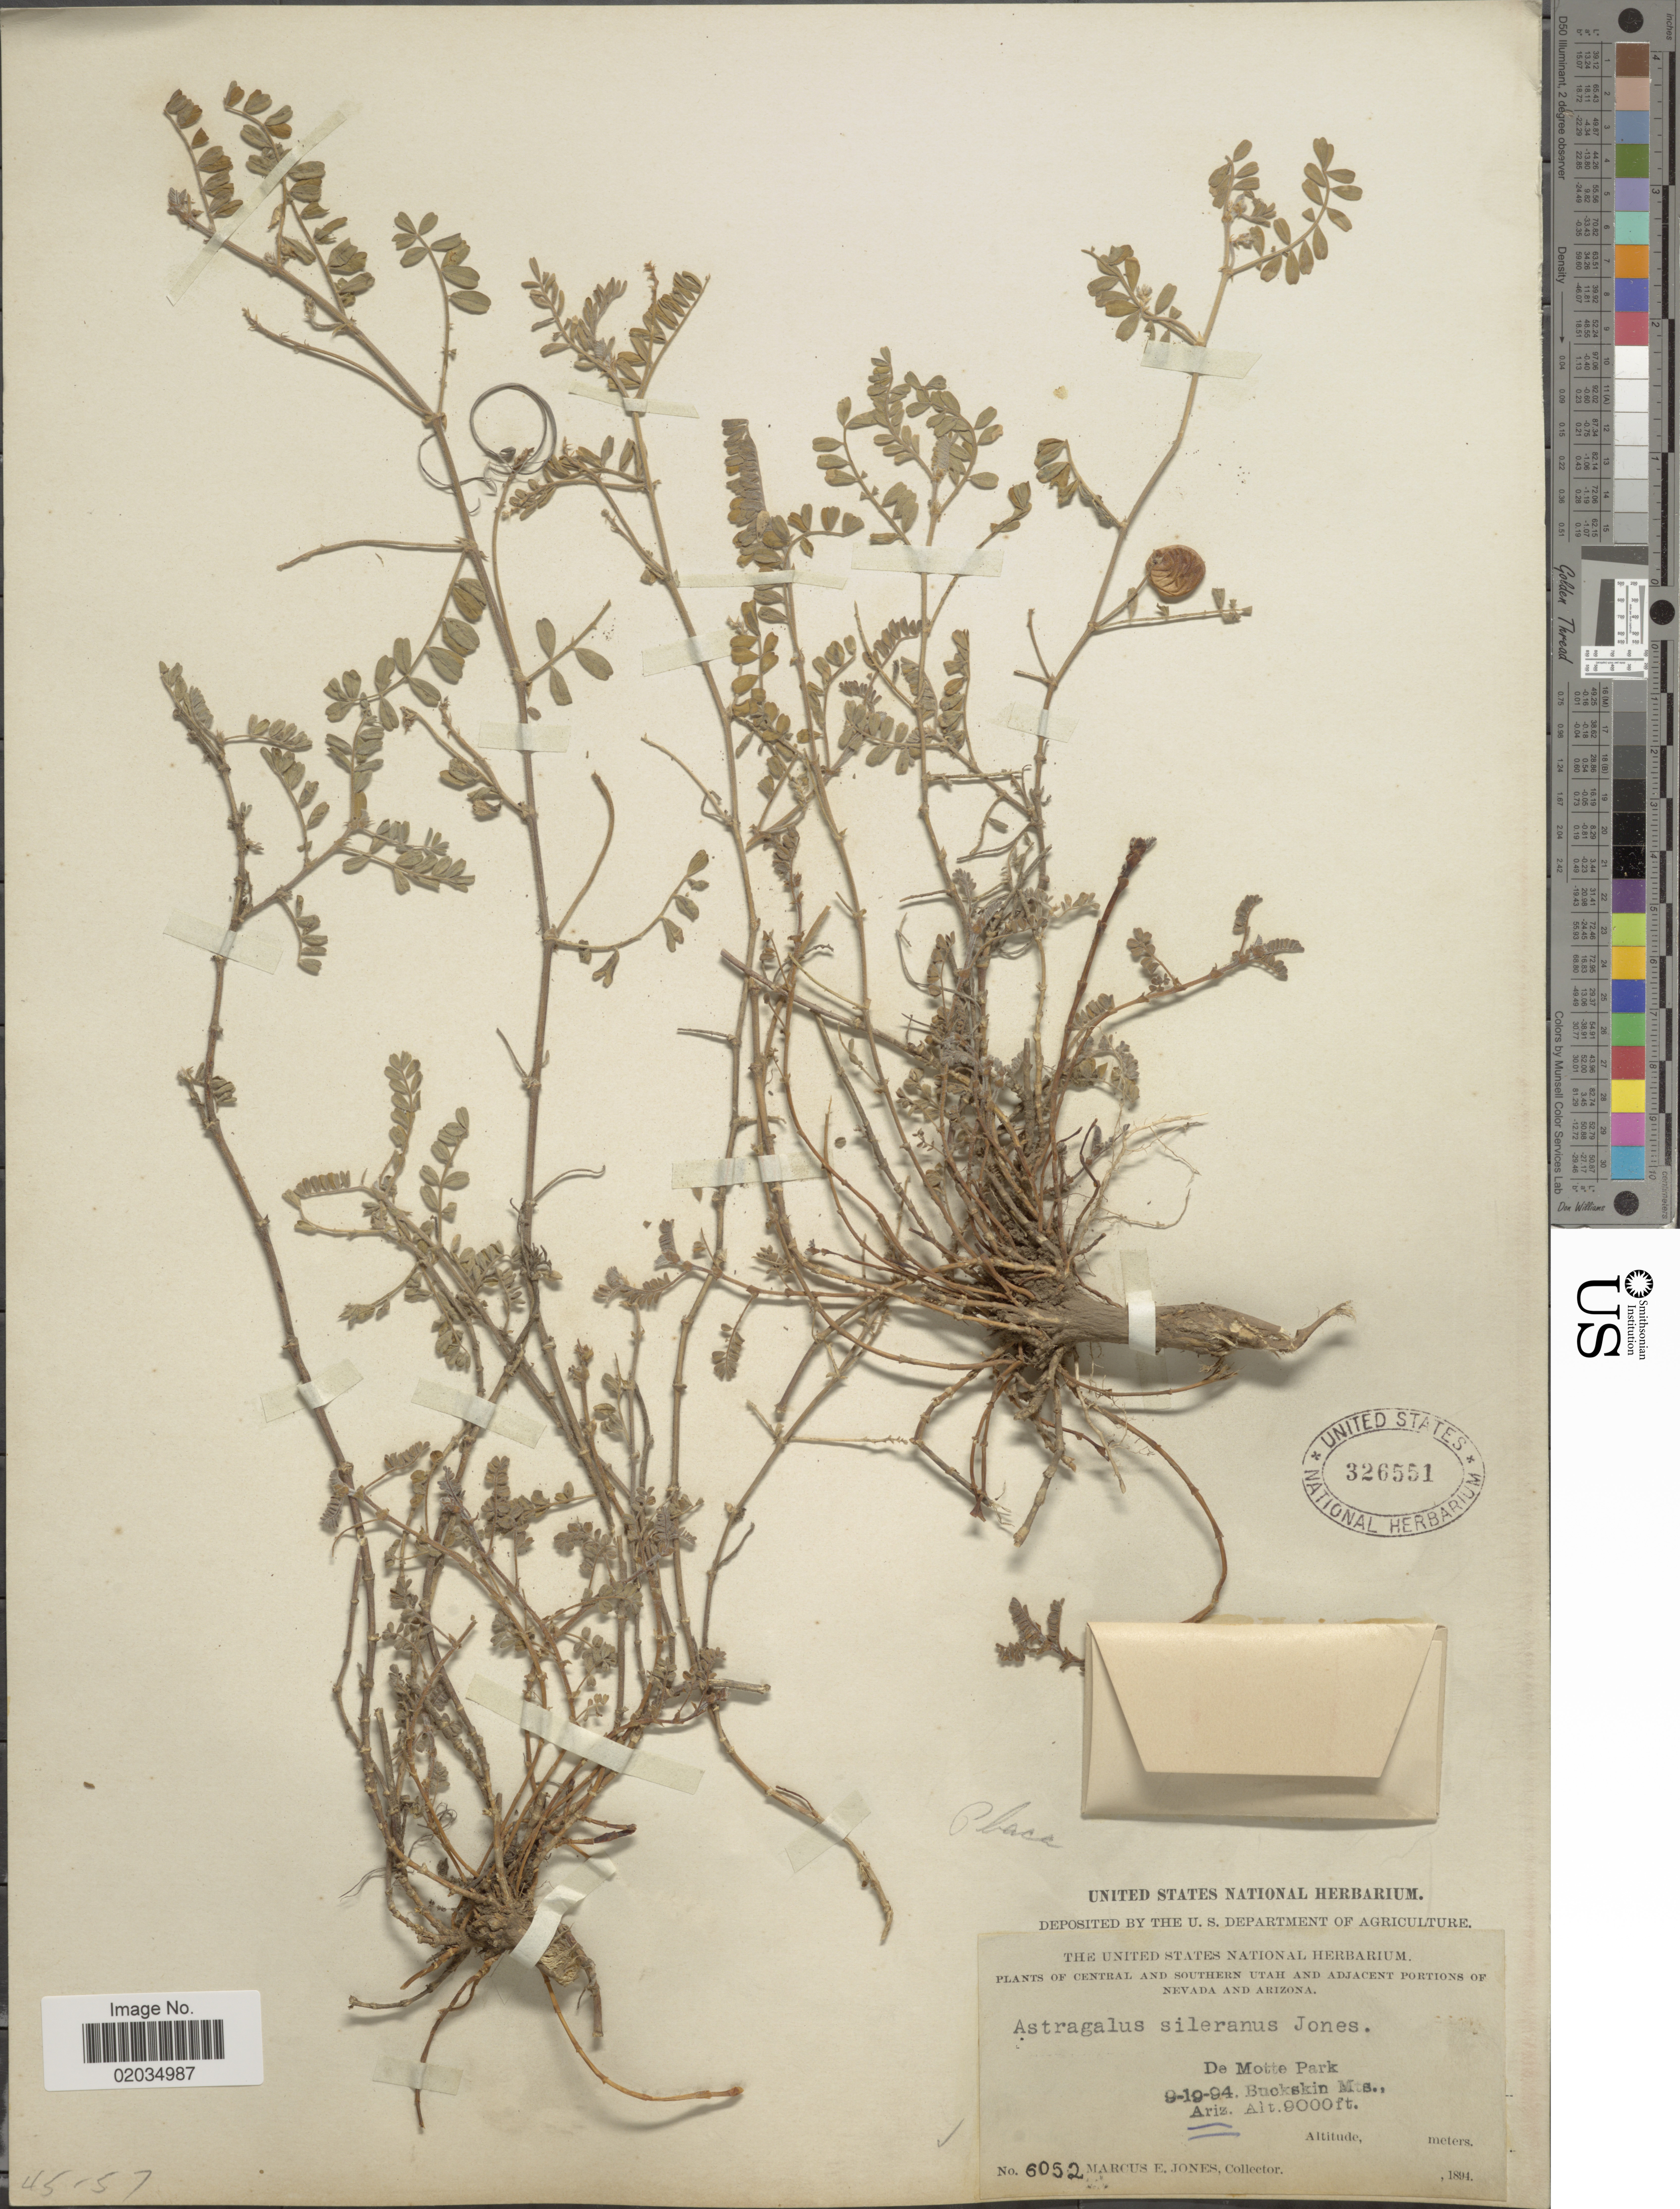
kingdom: Plantae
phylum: Tracheophyta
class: Magnoliopsida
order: Fabales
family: Fabaceae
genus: Astragalus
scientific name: Astragalus subcinereus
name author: A. Gray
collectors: M. E. Jones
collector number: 6052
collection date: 1894-09-19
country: United States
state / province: Arizona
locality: Adjacent portions of Nevada and Arizona, De Motte Park, Buckskin Mts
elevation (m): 2743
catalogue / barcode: US 326551